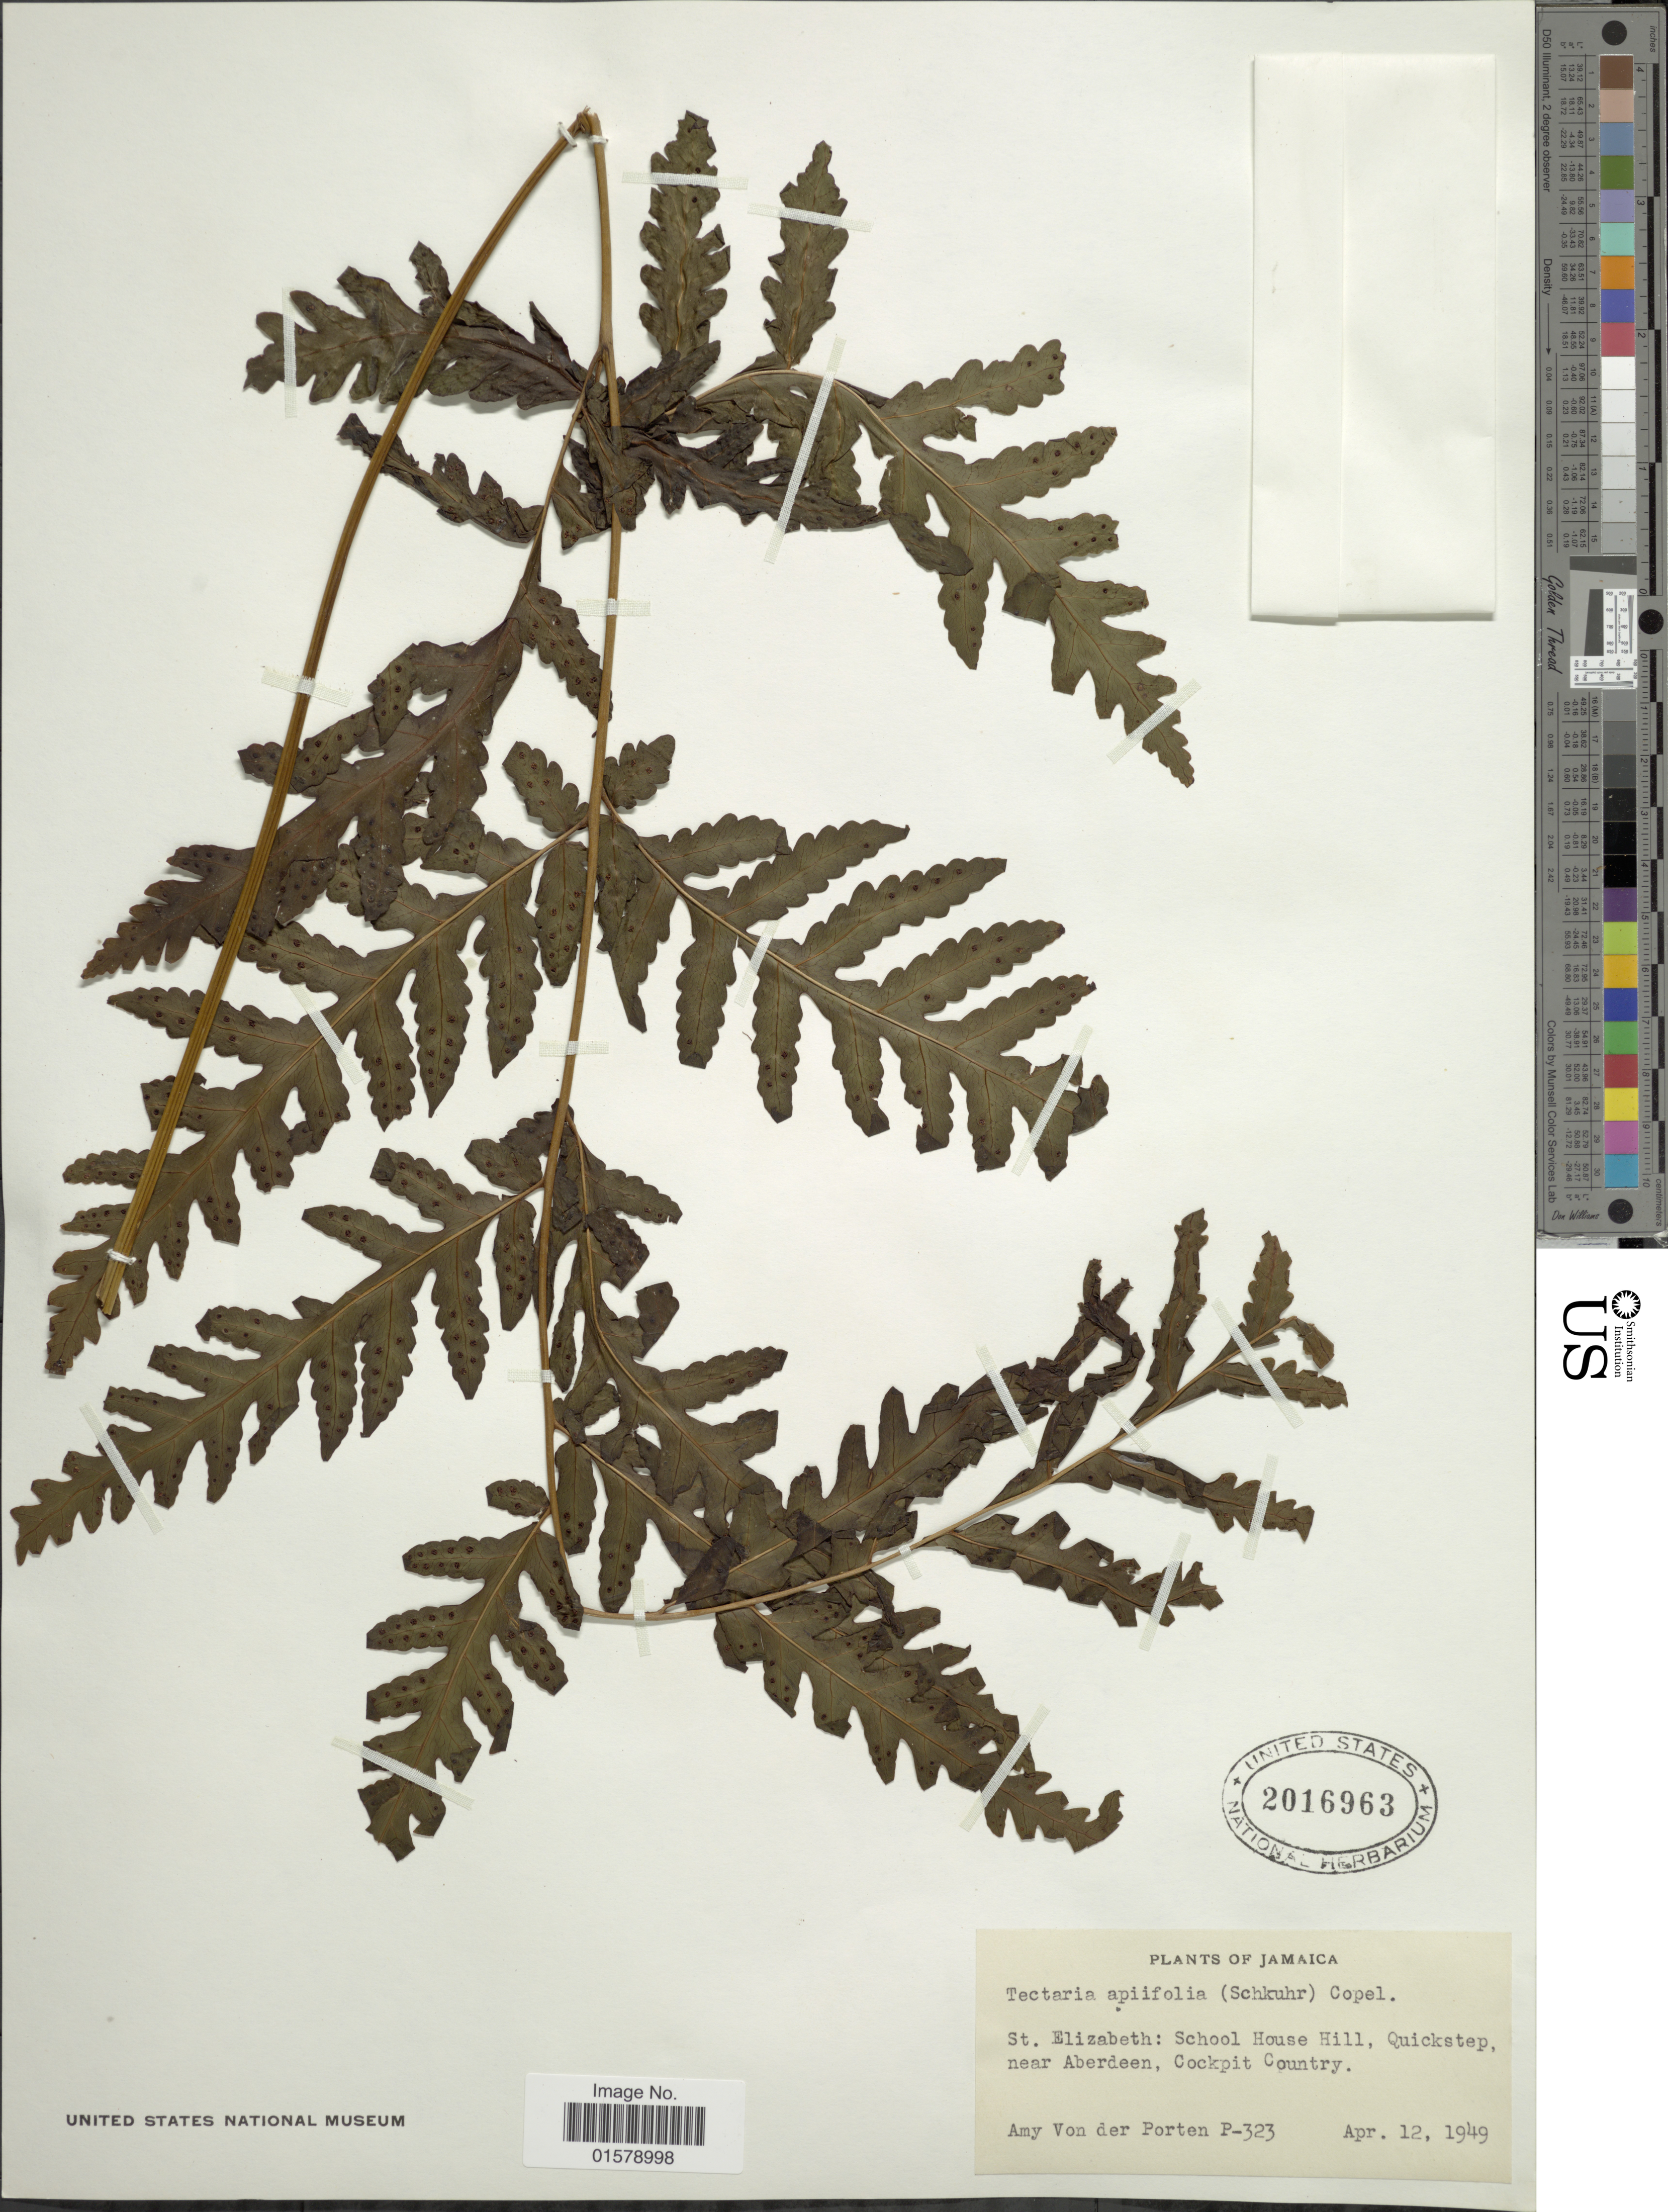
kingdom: Plantae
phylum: Tracheophyta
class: Polypodiopsida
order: Polypodiales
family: Tectariaceae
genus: Tectaria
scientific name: Tectaria apiifolia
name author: (Schkuhr) Copel.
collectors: A. von der Porten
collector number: P-323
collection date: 1949-04-12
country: Jamaica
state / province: Saint Elizabeth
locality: Scool House Hill, Quickstep near Aberdeen, Cockpit Country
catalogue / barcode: US 2016963